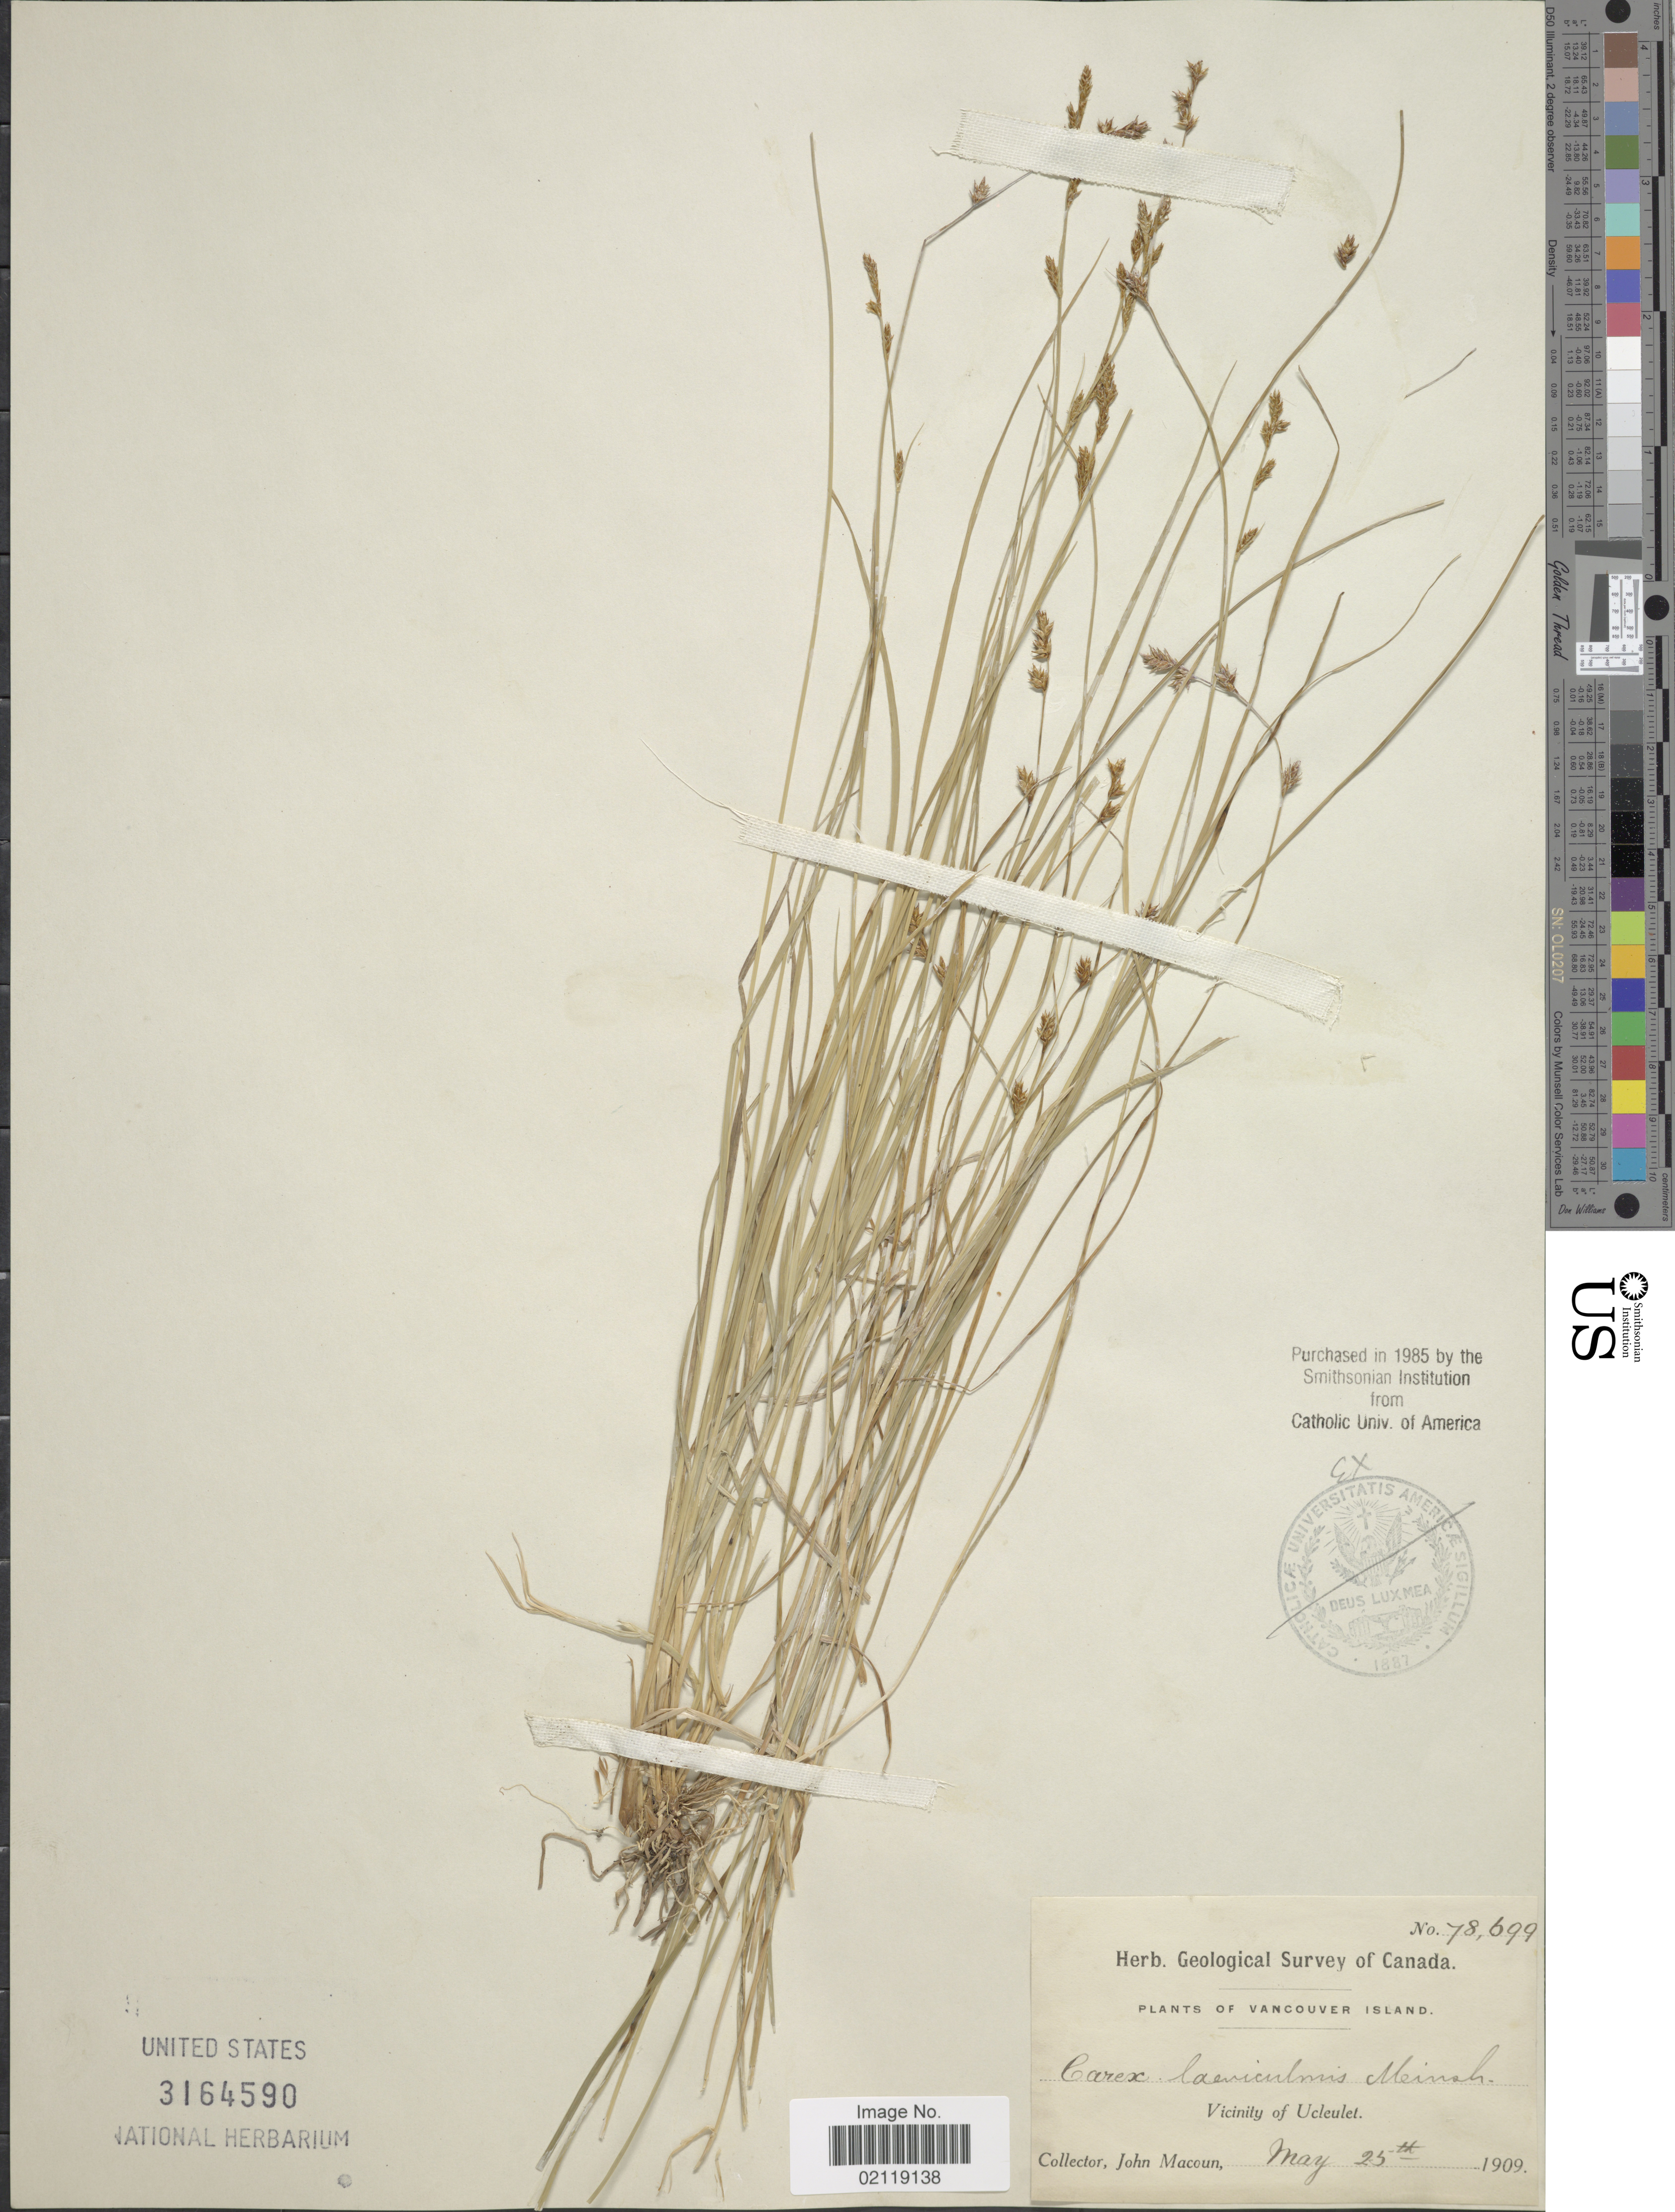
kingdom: Plantae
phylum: Tracheophyta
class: Liliopsida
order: Poales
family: Cyperaceae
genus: Carex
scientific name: Carex laeviculmis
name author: Meinsh.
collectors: J. Macoun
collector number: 78699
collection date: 1909-05-25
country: Canada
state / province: British Columbia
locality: Vancouver Island. Vicinity of Ucleulet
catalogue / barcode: US 3164590